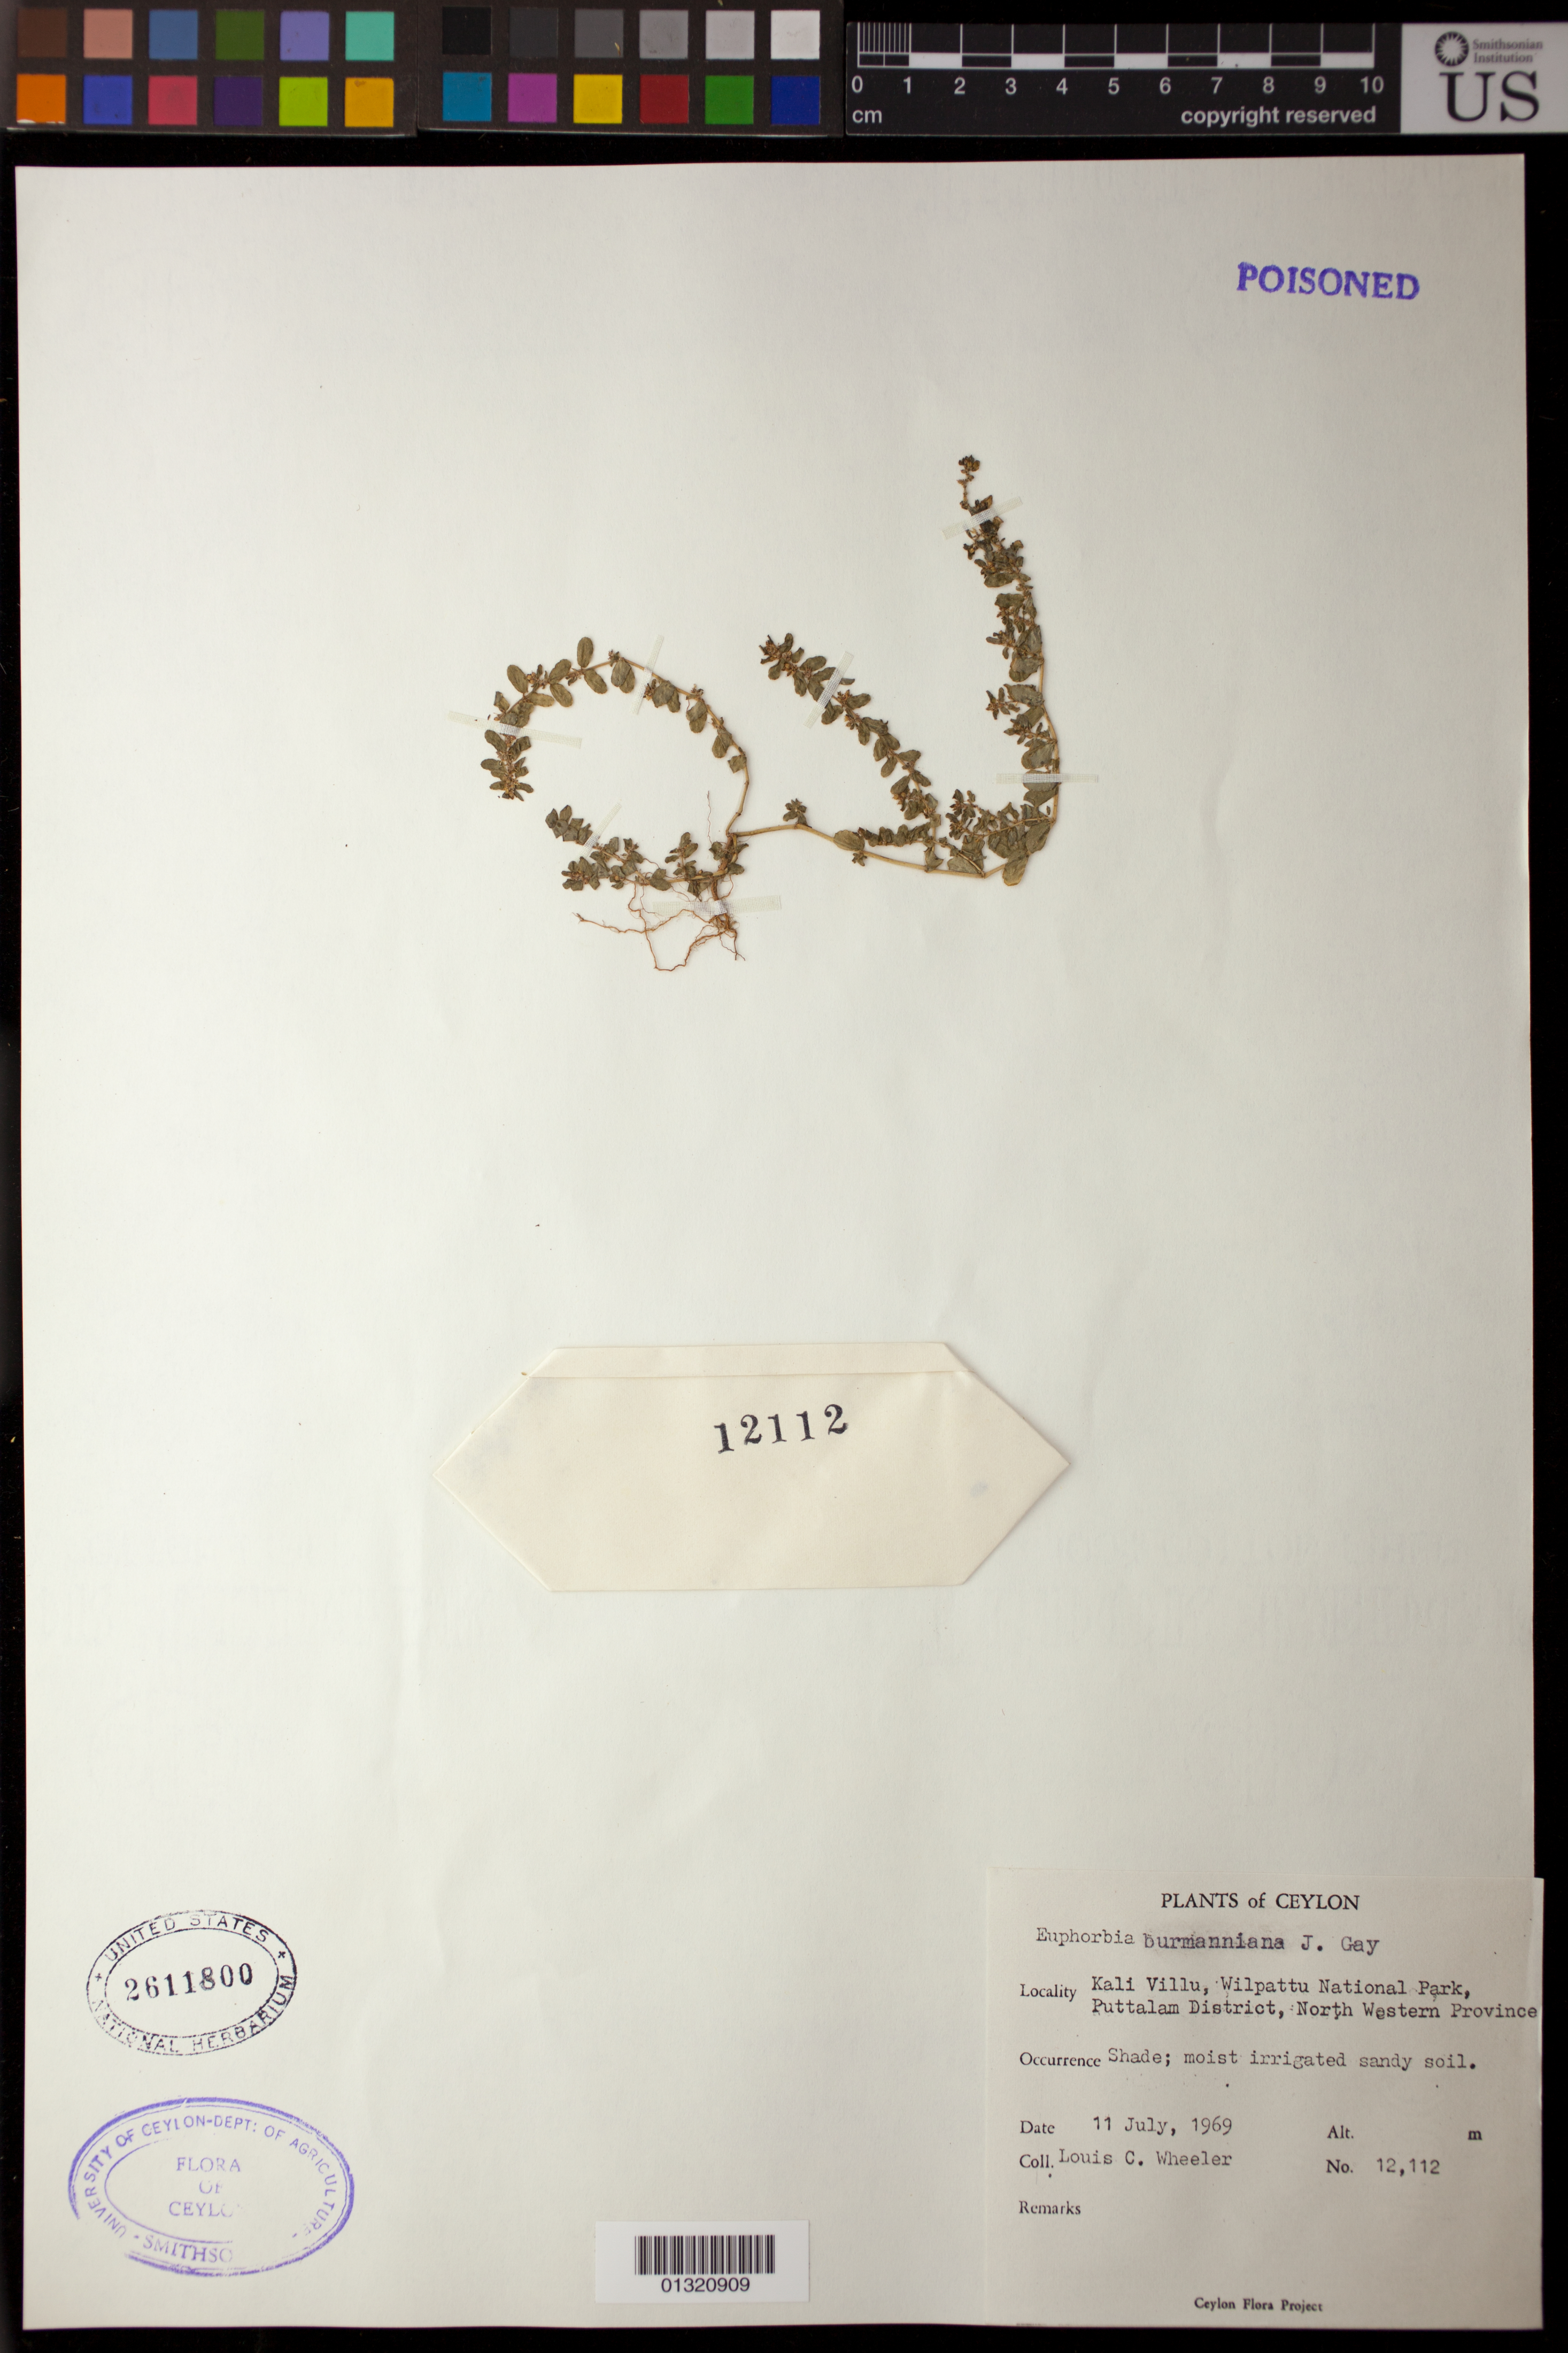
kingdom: Plantae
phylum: Tracheophyta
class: Magnoliopsida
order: Malpighiales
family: Euphorbiaceae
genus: Euphorbia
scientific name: Euphorbia forskaolii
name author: J. Gay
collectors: L. C. Wheeler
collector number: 12112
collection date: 1969-07-11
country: Sri Lanka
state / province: North Western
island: Ceylon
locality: Kali Villu, Wilpattu National Park, Puttalam District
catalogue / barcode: US 2611800